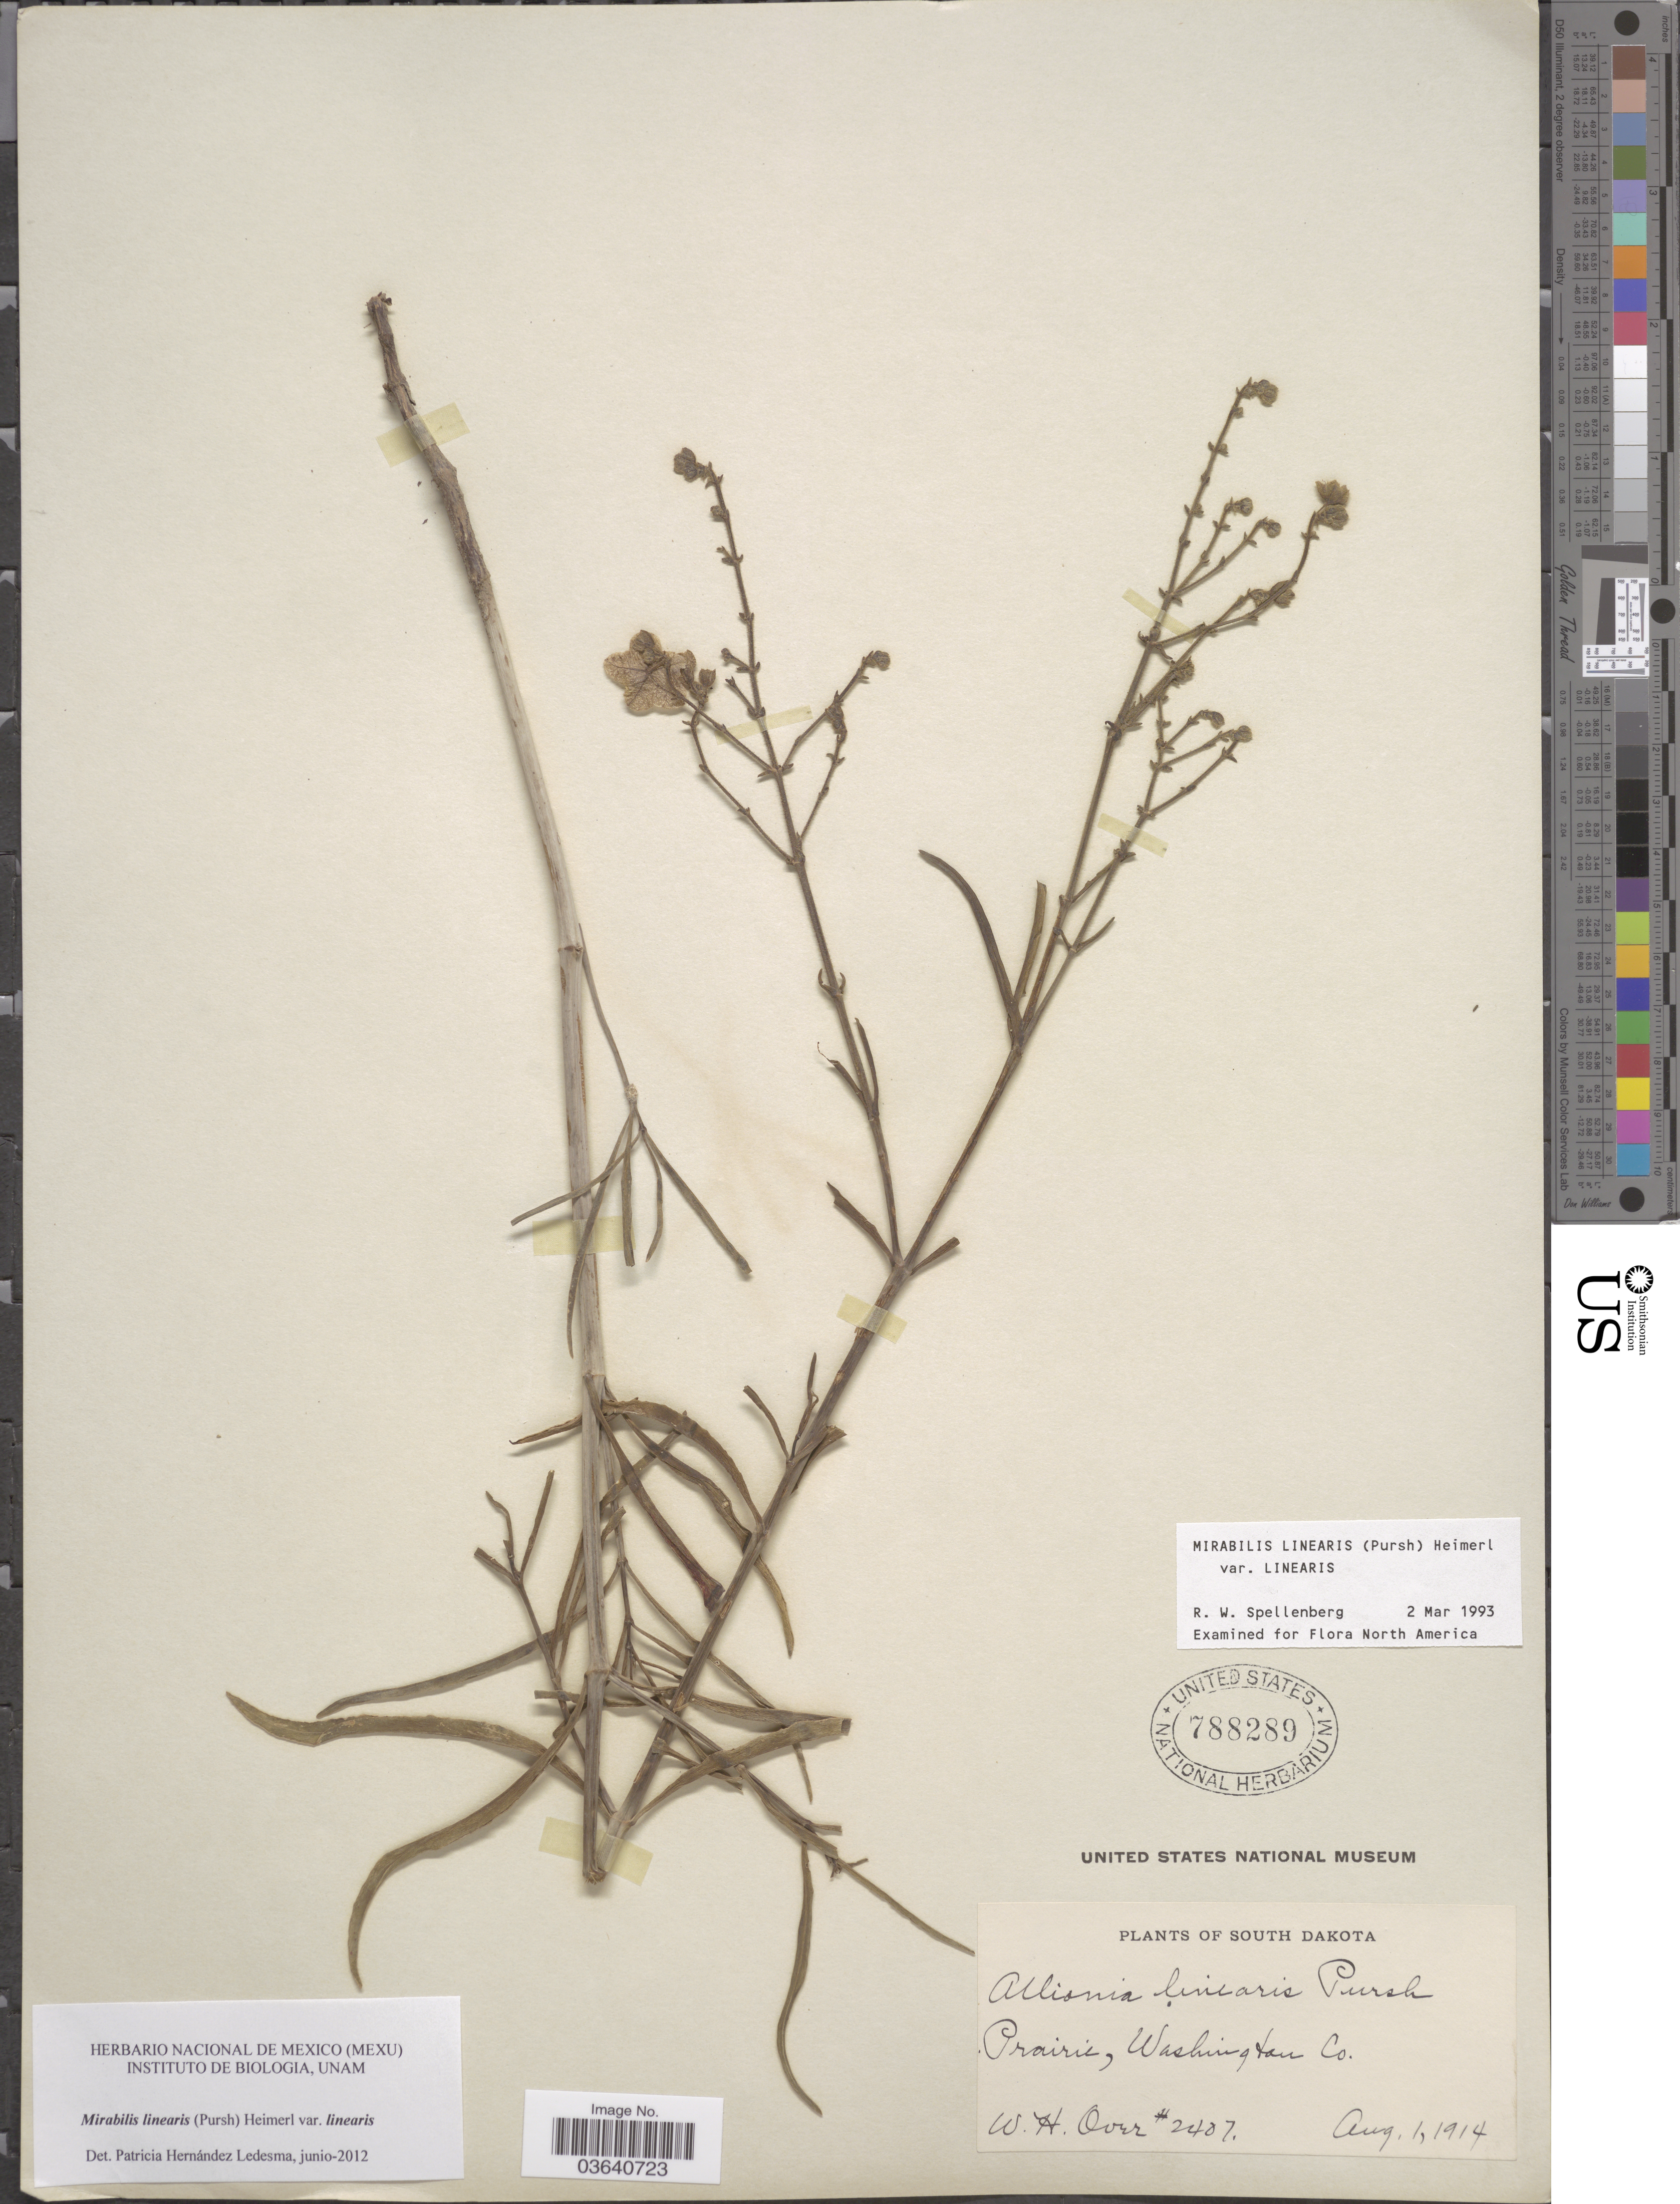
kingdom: Plantae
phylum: Tracheophyta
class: Magnoliopsida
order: Caryophyllales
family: Nyctaginaceae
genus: Mirabilis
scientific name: Mirabilis linearis var. linearis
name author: (Pursh) Heimerl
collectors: W. Over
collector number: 2407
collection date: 1914-08-01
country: United States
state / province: South Dakota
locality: Prairie, Washington Co.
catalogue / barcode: US 788289